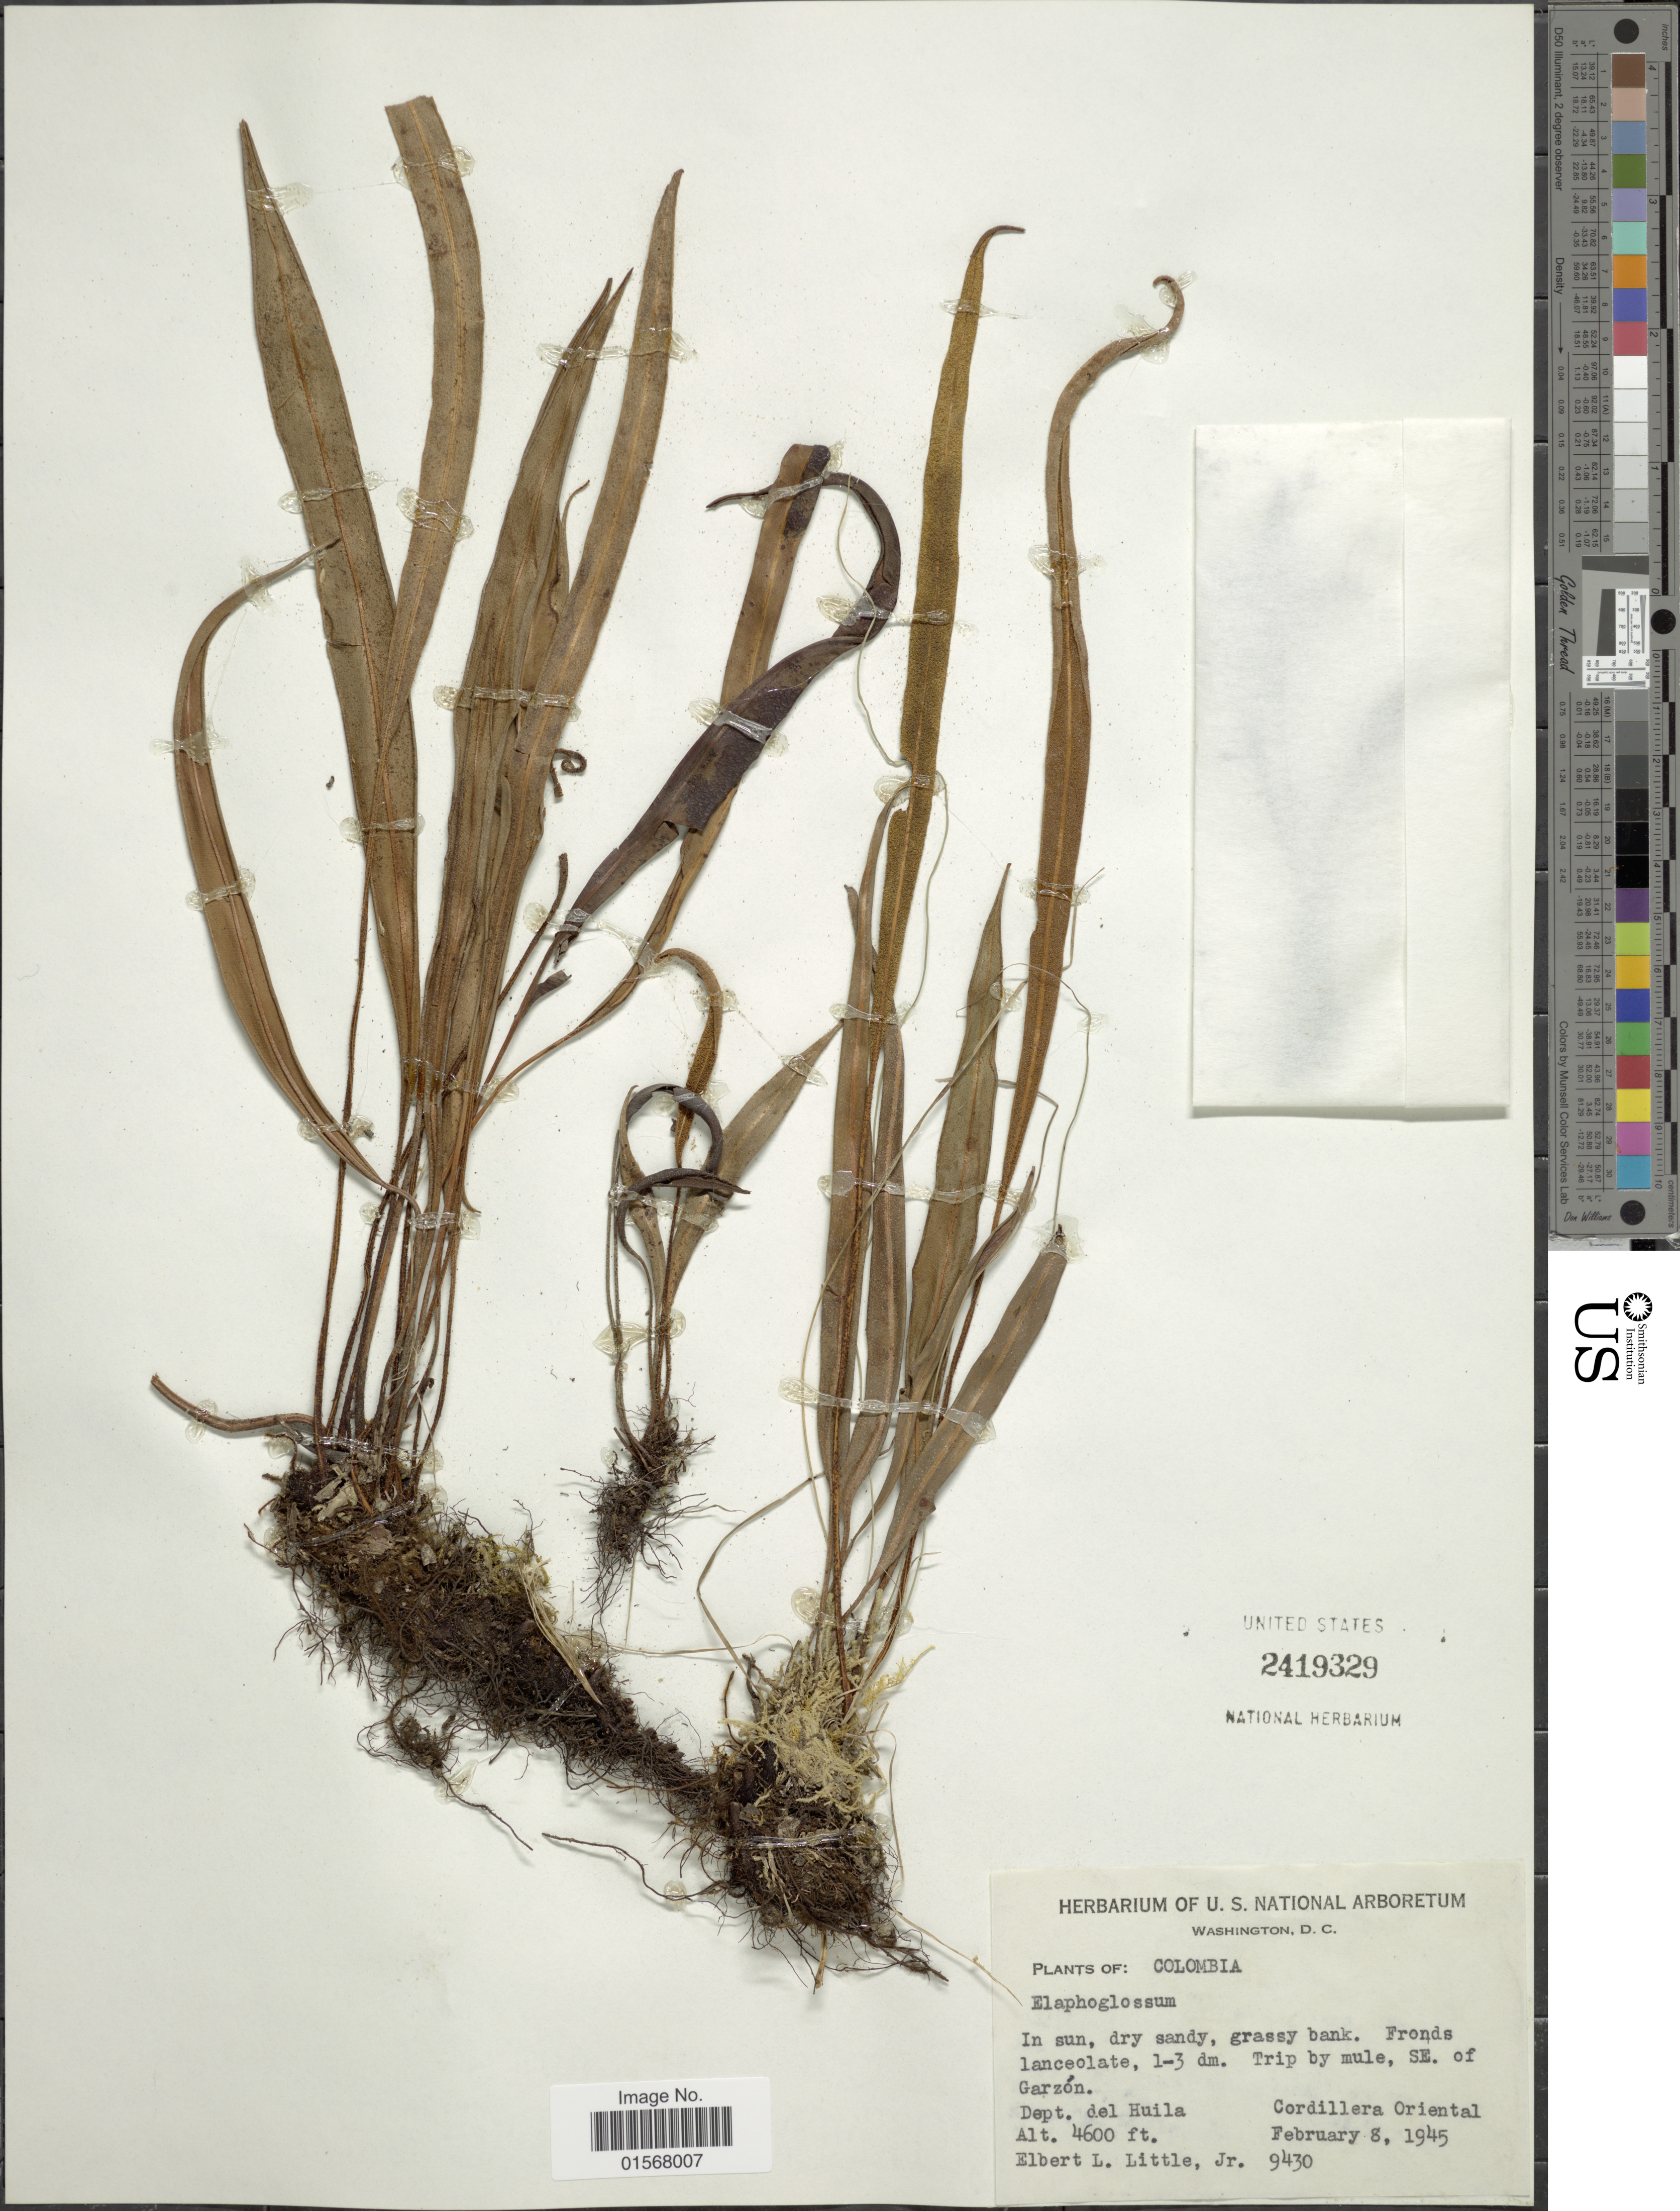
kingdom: Plantae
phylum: Tracheophyta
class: Polypodiopsida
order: Polypodiales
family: Dryopteridaceae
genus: Elaphoglossum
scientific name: Elaphoglossum sp.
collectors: E. L. Little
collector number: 9430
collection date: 1945-02-08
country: Colombia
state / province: Huila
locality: Dept. del Huila, Cordillera Oriental, trip by mule. SE. of Garzon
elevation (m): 1402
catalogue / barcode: US 2419329